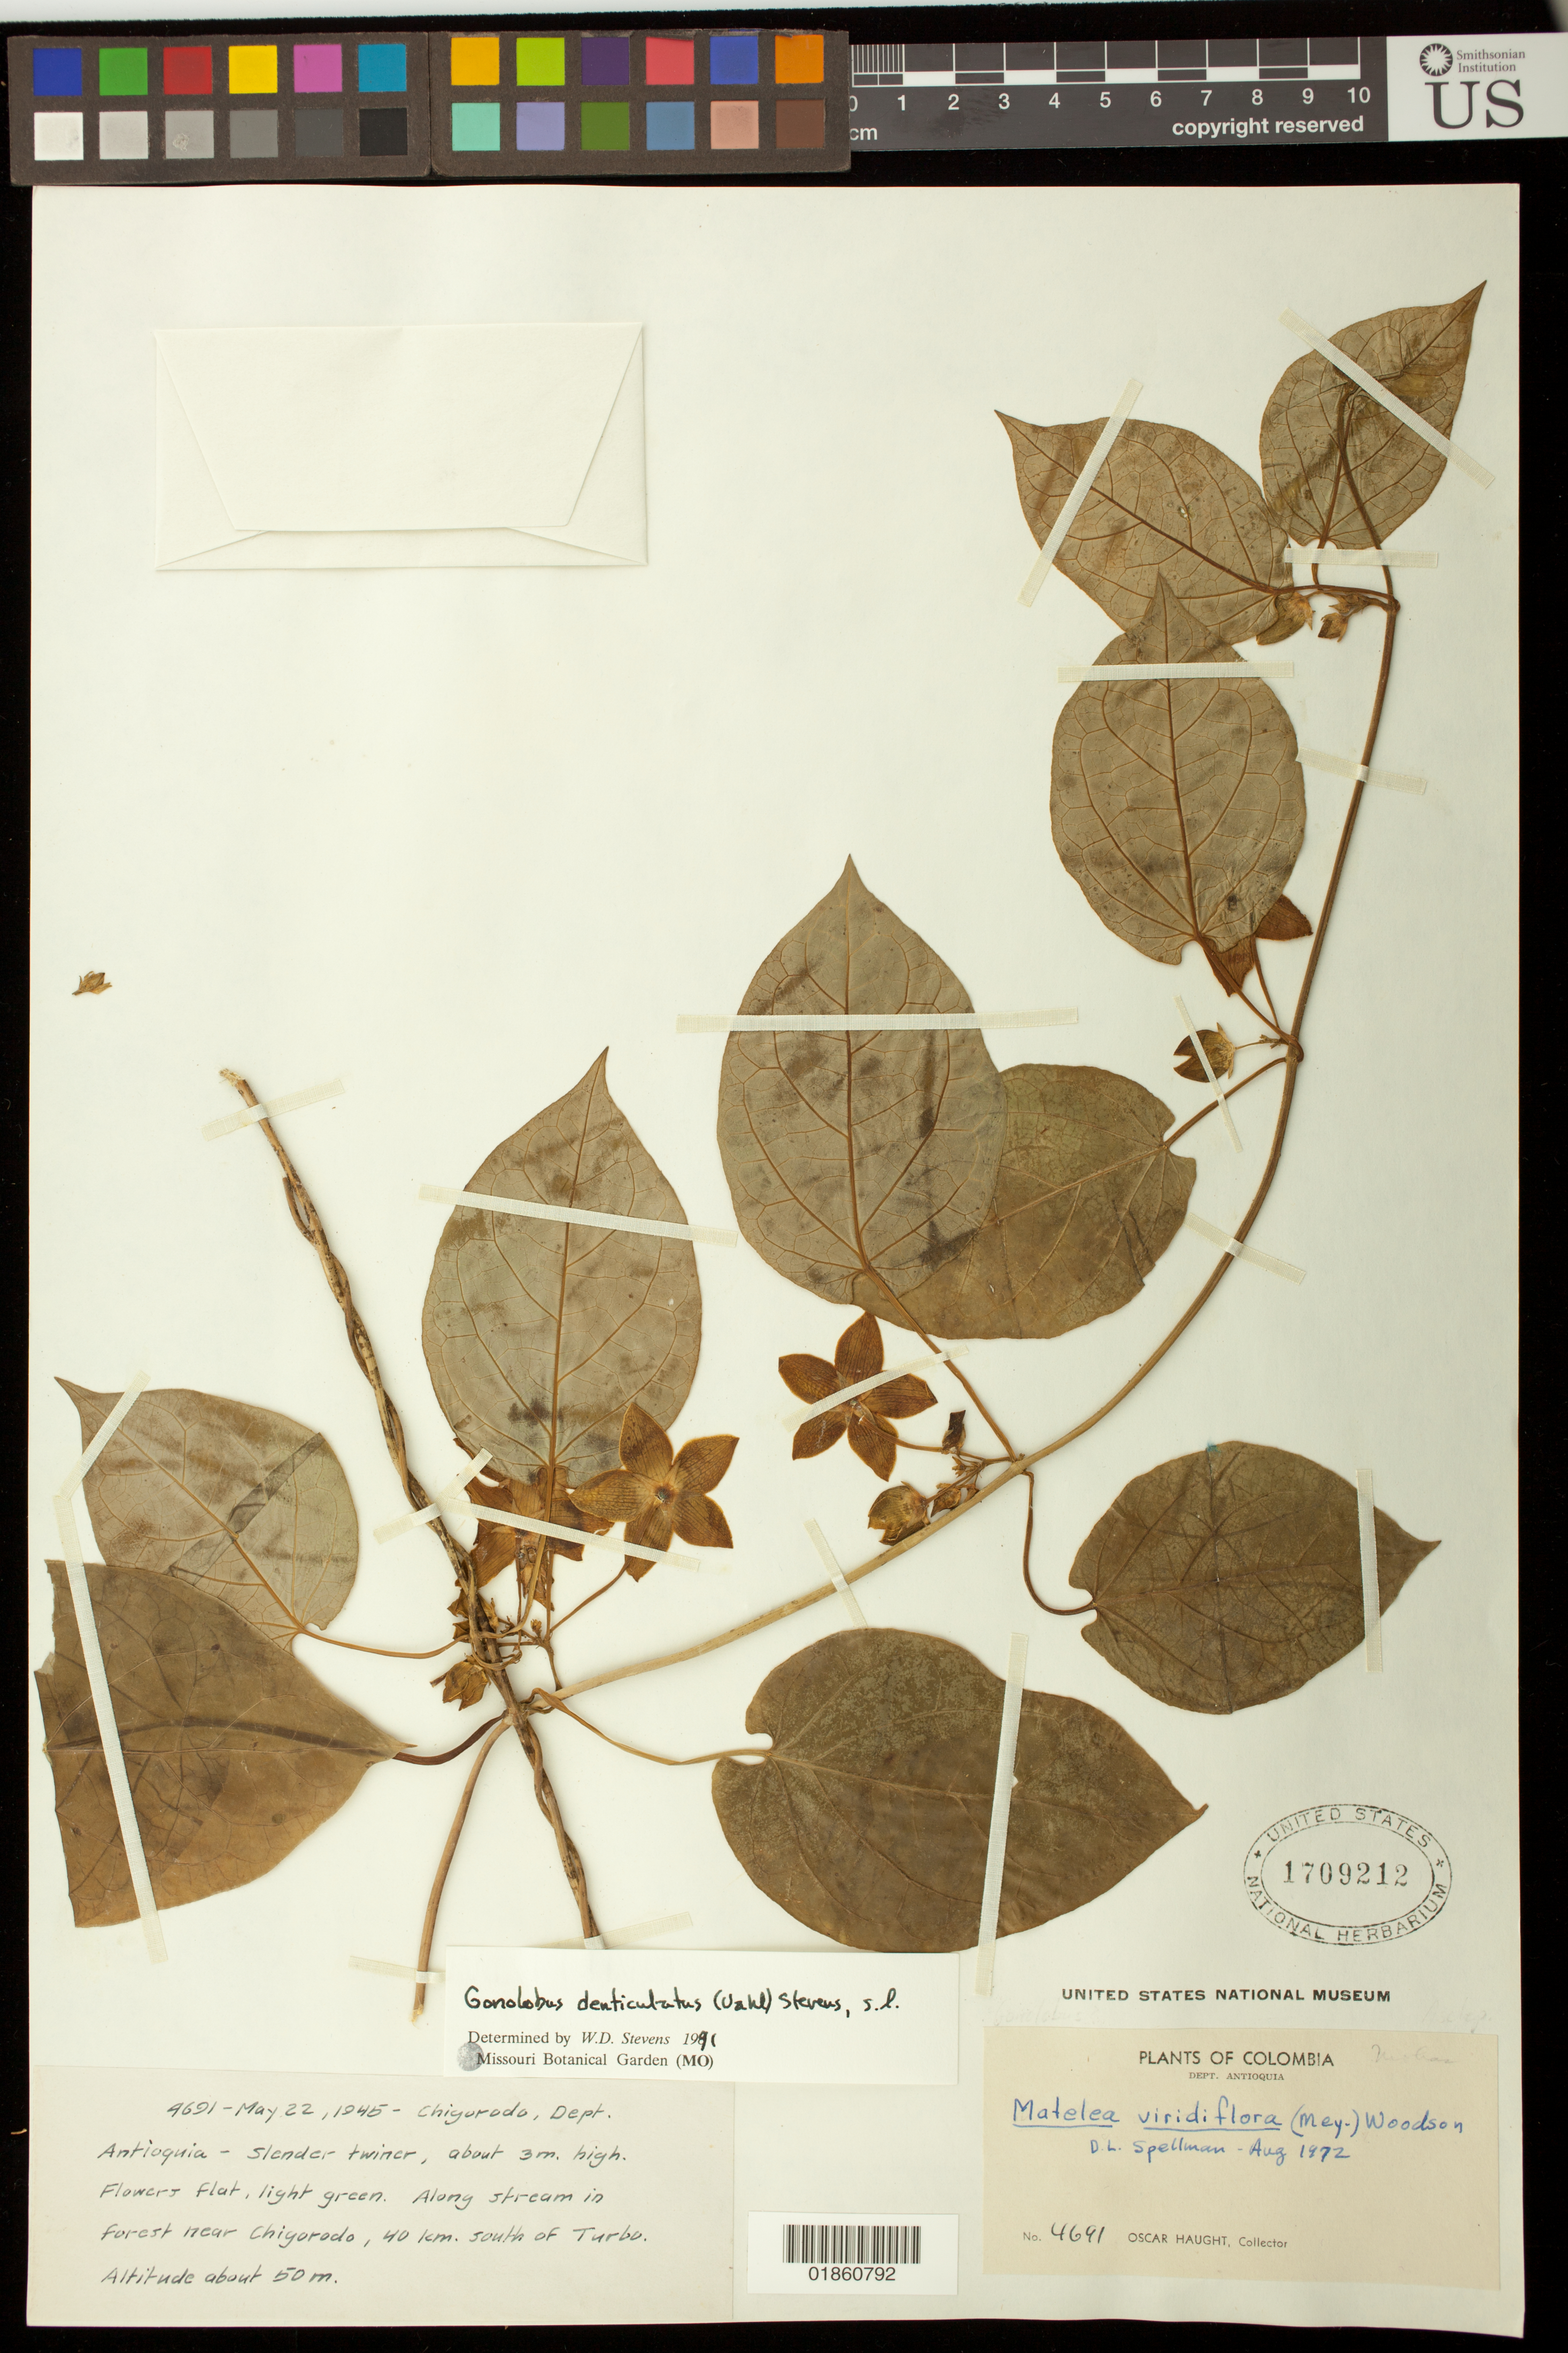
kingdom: Plantae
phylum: Tracheophyta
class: Magnoliopsida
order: Gentianales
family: Apocynaceae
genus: Gonolobus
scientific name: Gonolobus denticulatus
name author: (Vahl) W.D. Stevens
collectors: O. Haught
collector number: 4691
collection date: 1945-05-22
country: Colombia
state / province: Antioquia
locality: Near Chigorodo , 40 km. south of Turbo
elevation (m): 50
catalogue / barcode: US 1709212